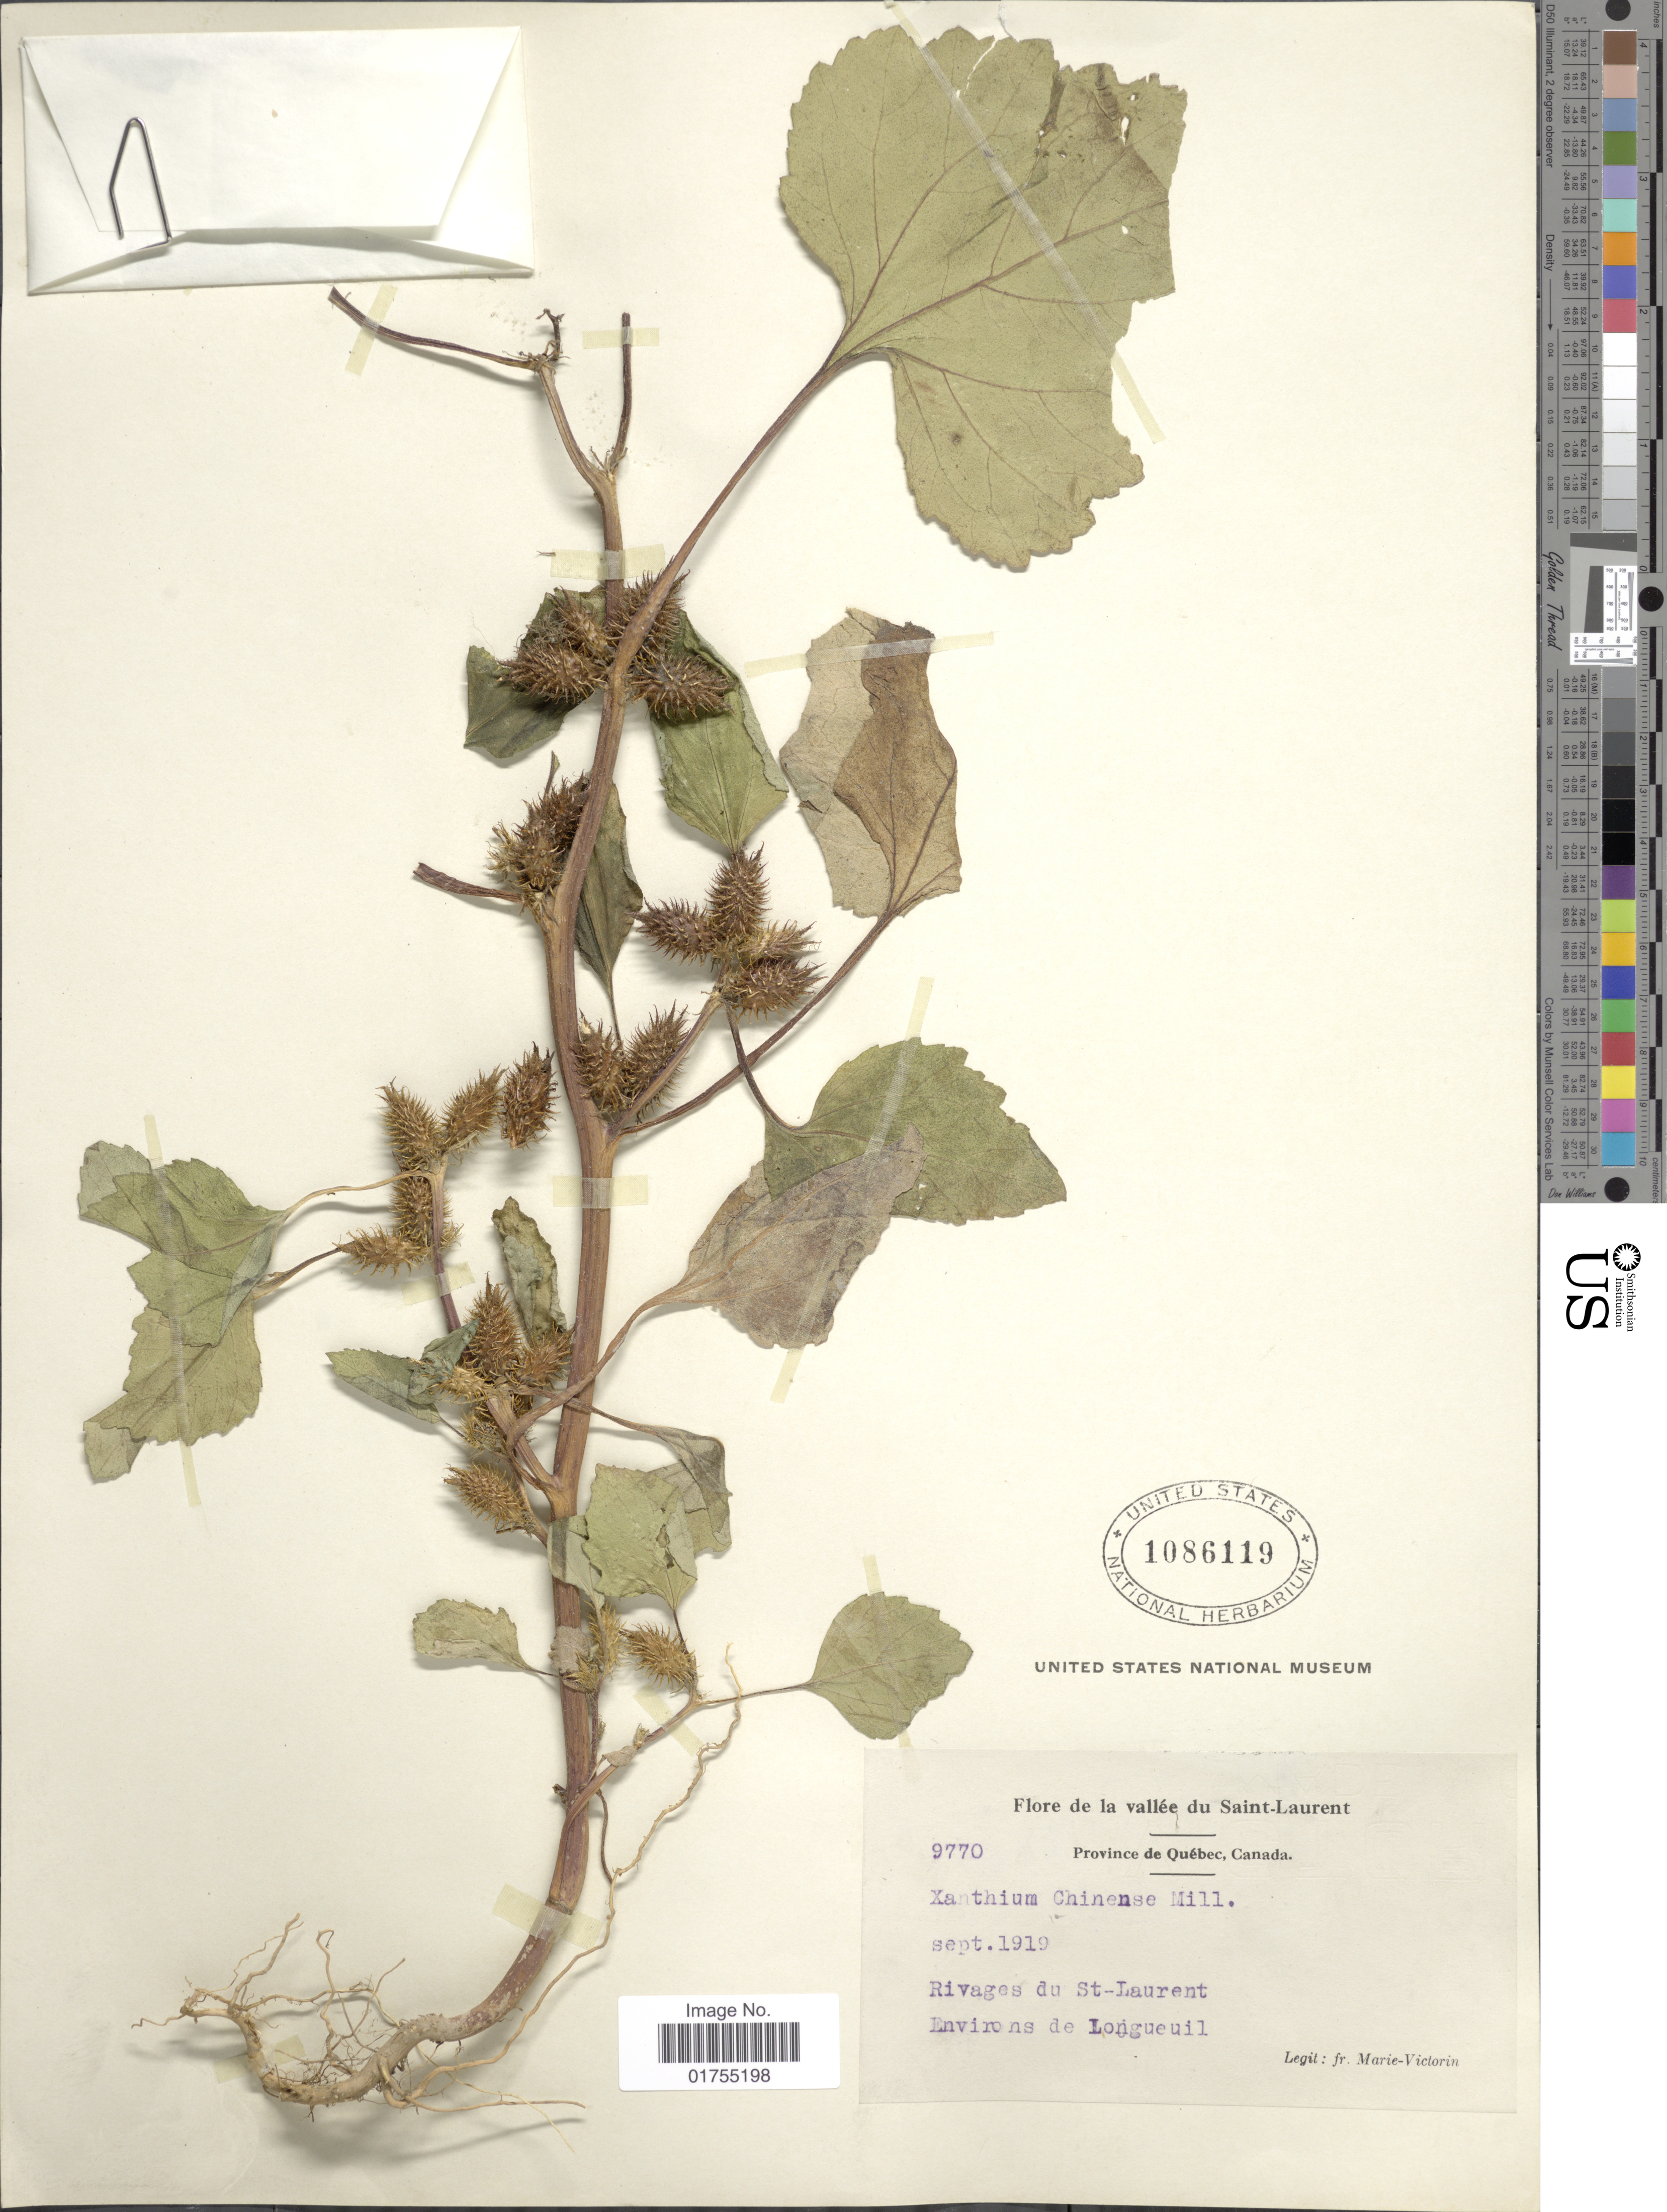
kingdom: Plantae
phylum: Tracheophyta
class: Magnoliopsida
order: Asterales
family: Asteraceae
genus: Xanthium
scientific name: Xanthium strumarium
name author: L.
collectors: Fr. Marie-Victorin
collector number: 9770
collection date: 1919-09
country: Canada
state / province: Quebec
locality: Du St. Laurent Environs de Longueuil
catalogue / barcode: US 1086119